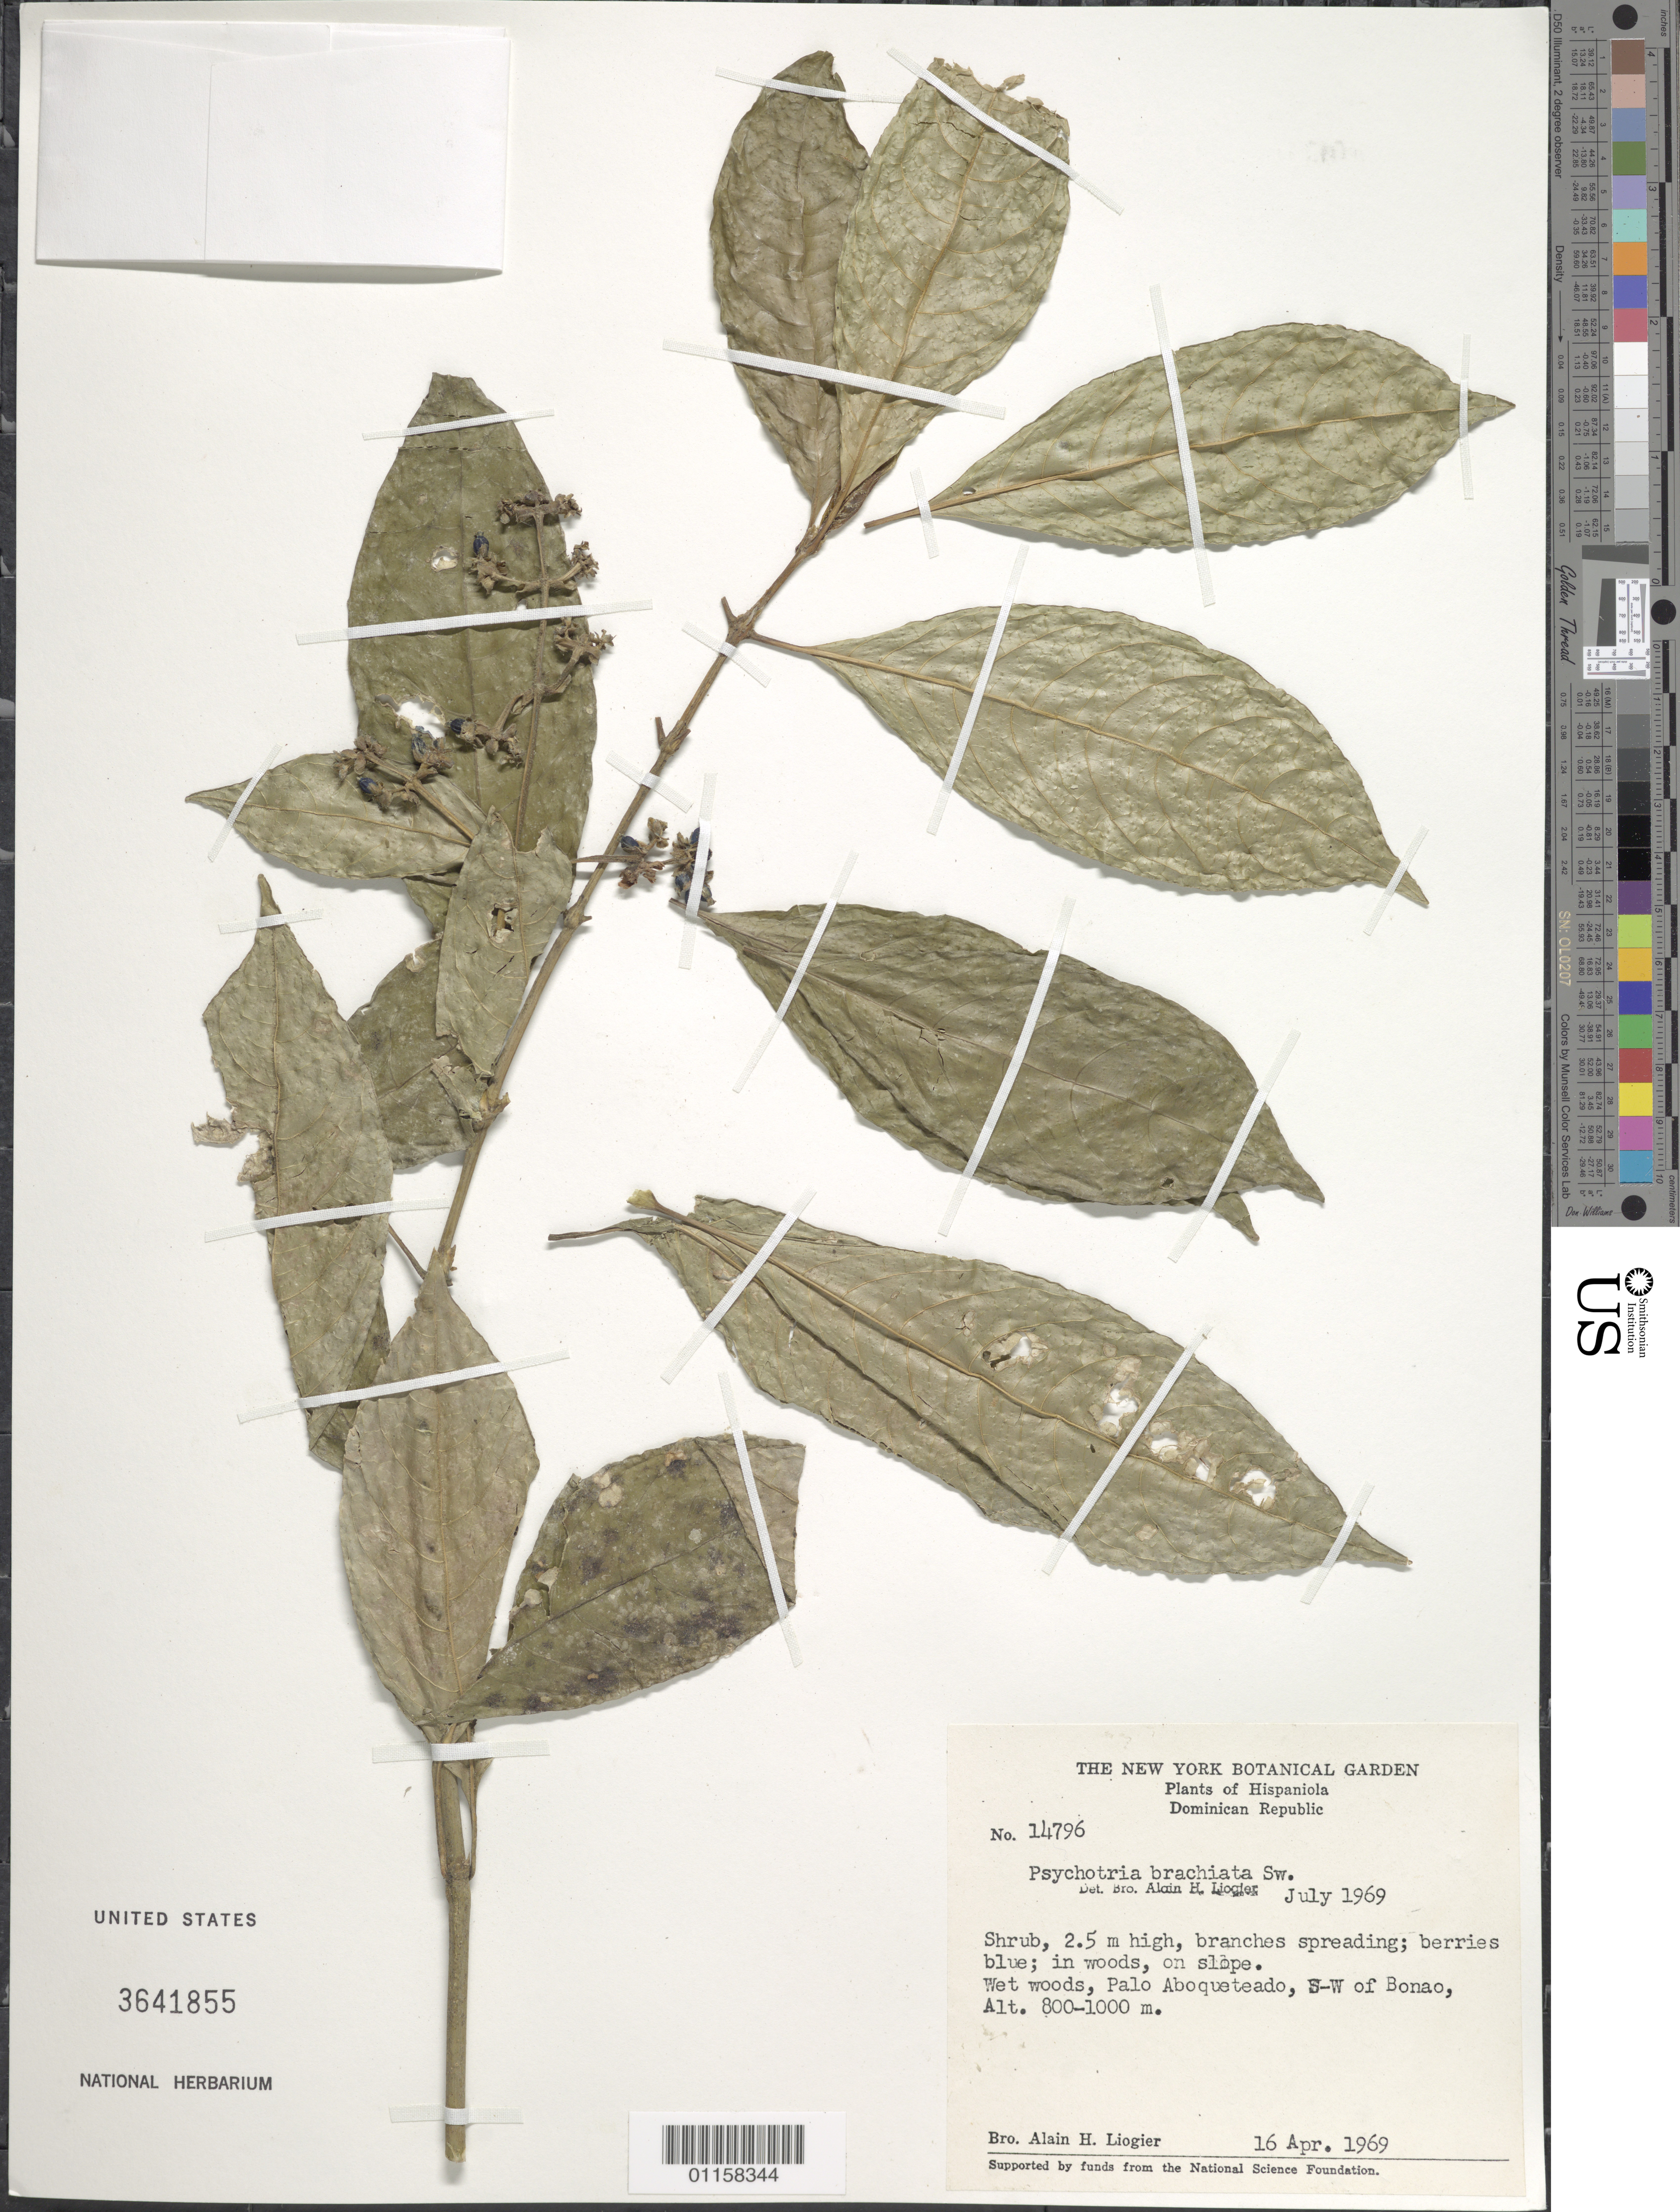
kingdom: Plantae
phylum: Tracheophyta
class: Magnoliopsida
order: Gentianales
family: Rubiaceae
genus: Psychotria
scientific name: Psychotria brachiata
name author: Sw.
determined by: Liogier, Alain H.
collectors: A. H. Liogier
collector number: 14796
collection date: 1969-04-16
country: Dominican Republic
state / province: Monseñor Nouel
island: Hispaniola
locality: Palo Aboqueteado, SW of Bonao.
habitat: Wet woods. In woods, on slope.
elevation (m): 800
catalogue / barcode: US 3641855